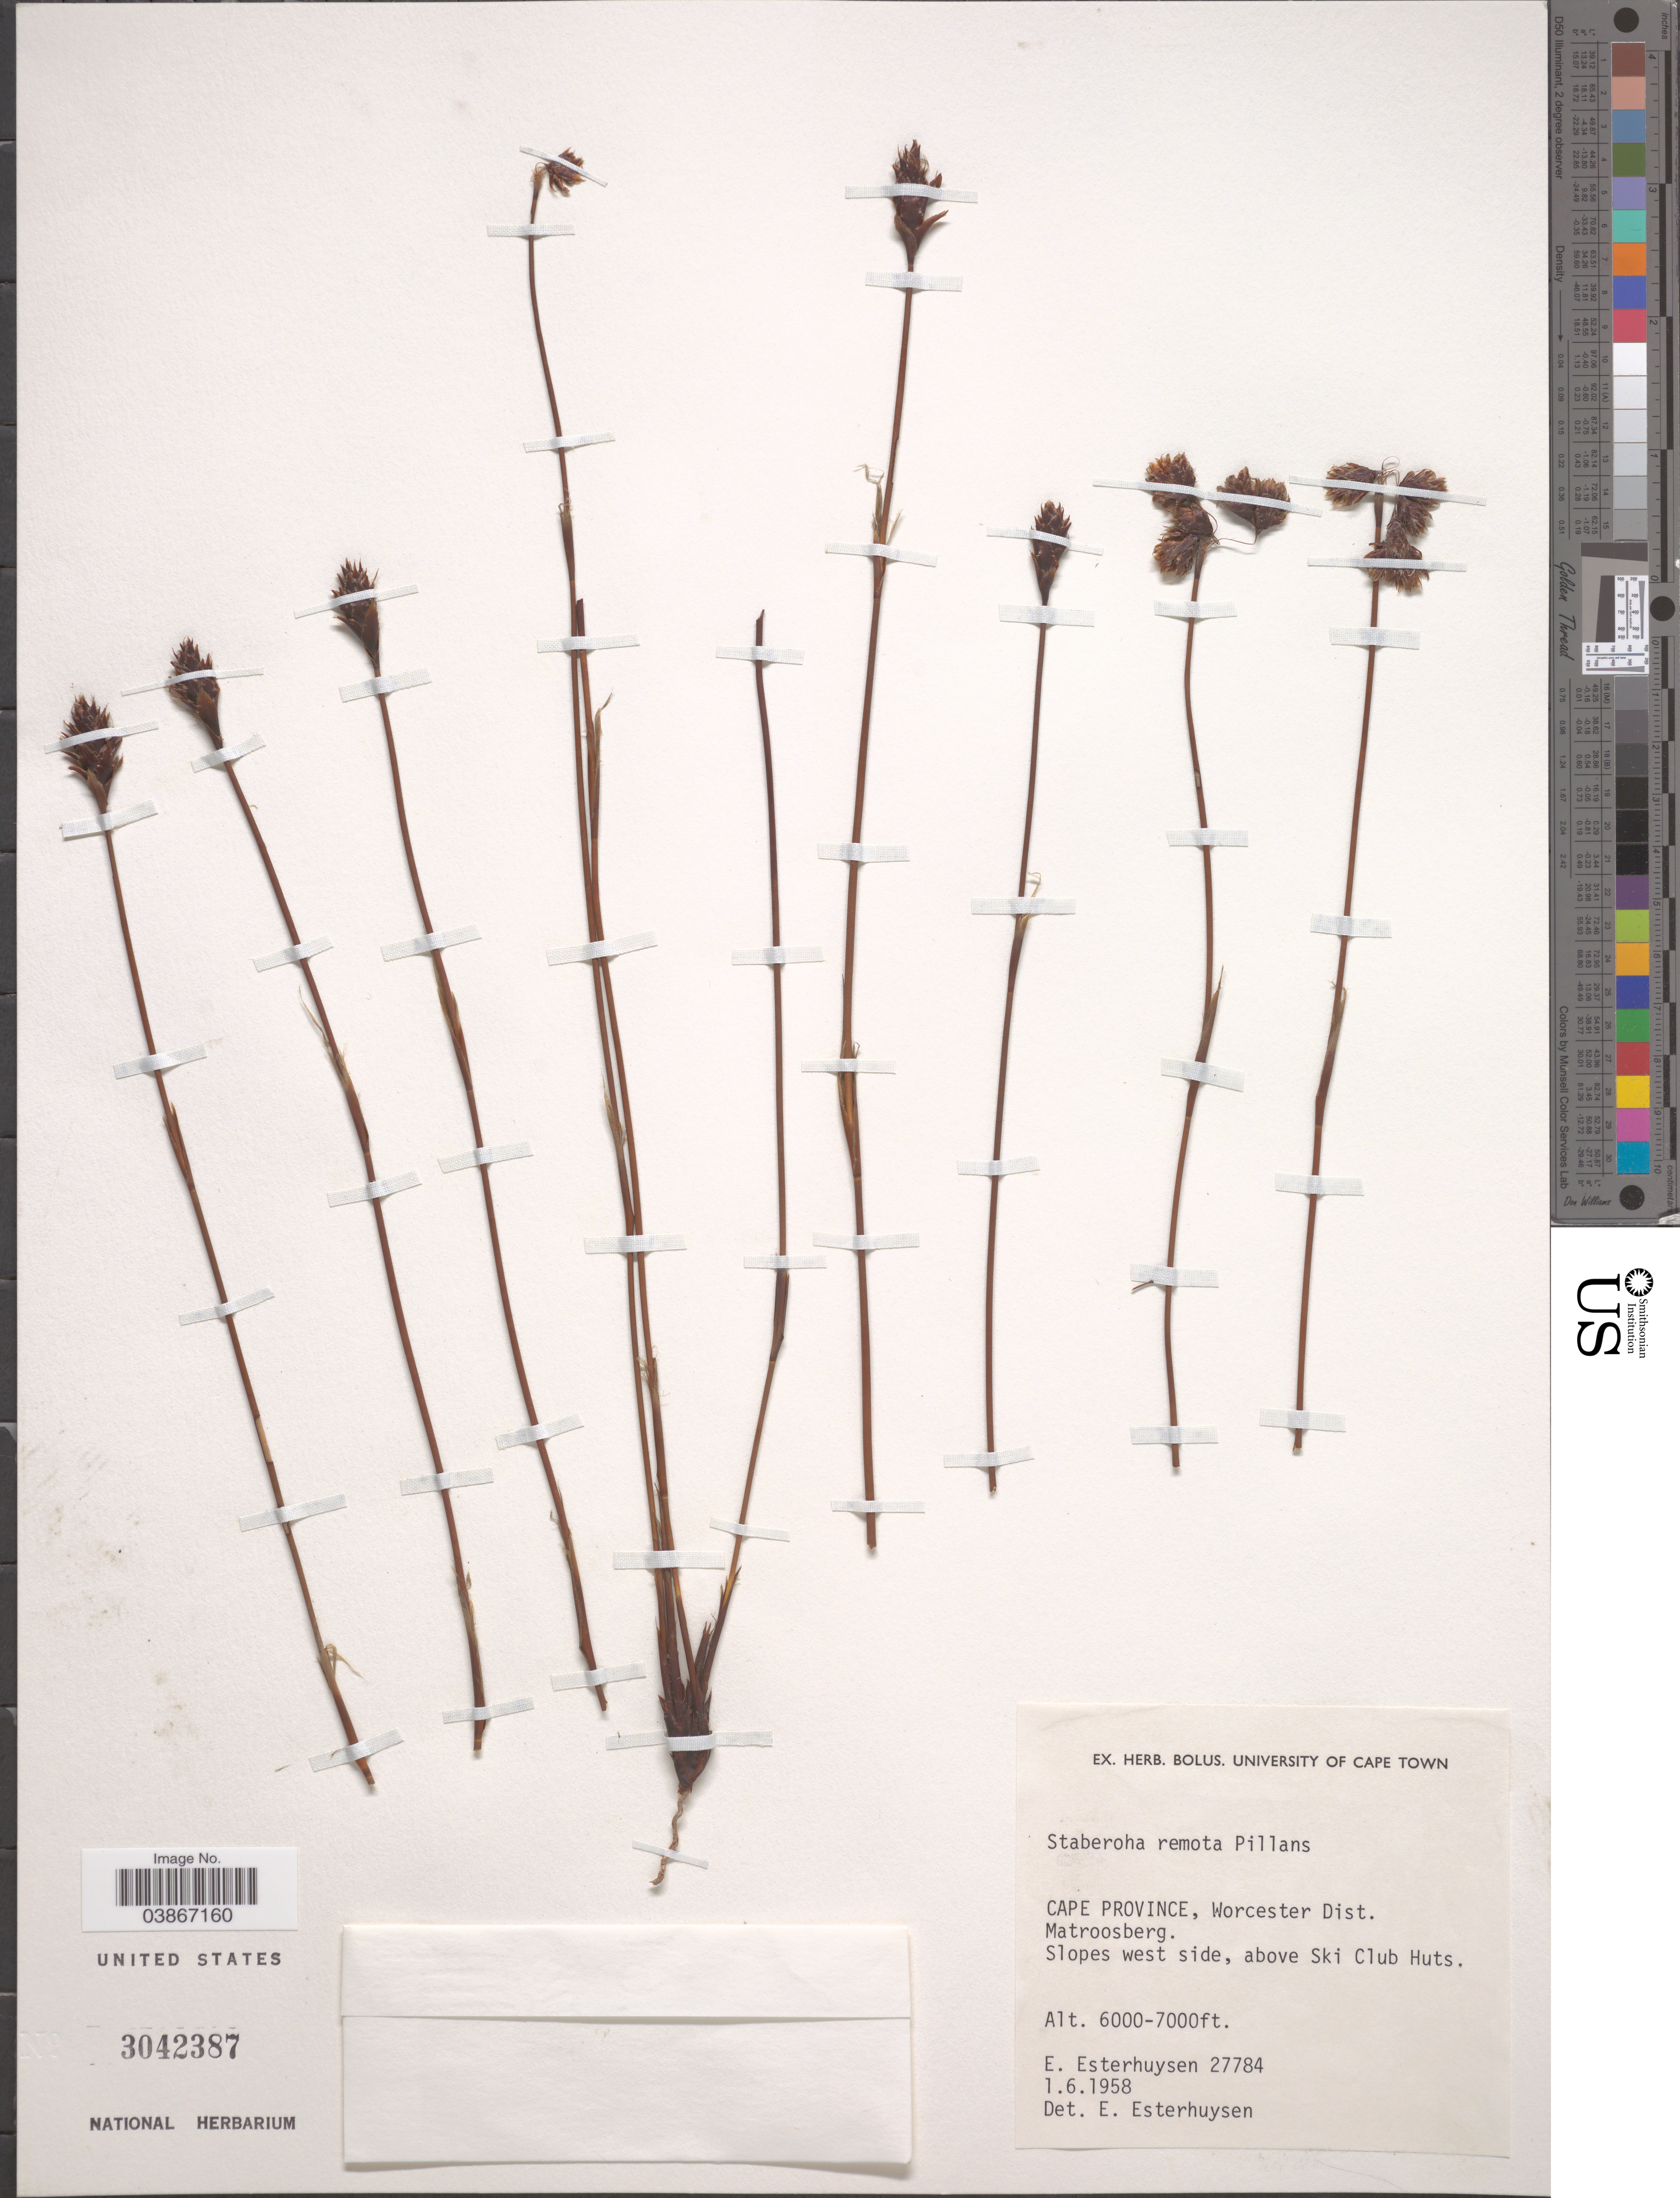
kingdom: Plantae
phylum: Tracheophyta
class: Liliopsida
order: Poales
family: Restionaceae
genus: Staberoha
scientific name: Staberoha remota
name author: Pillans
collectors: E. E. Esterhuysen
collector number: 27784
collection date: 1958-06-01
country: South Africa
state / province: Western Cape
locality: Worcester Dist. Matroosberg. Slopes west side, above Ski Club Huts.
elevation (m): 1829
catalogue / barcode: US 3042387